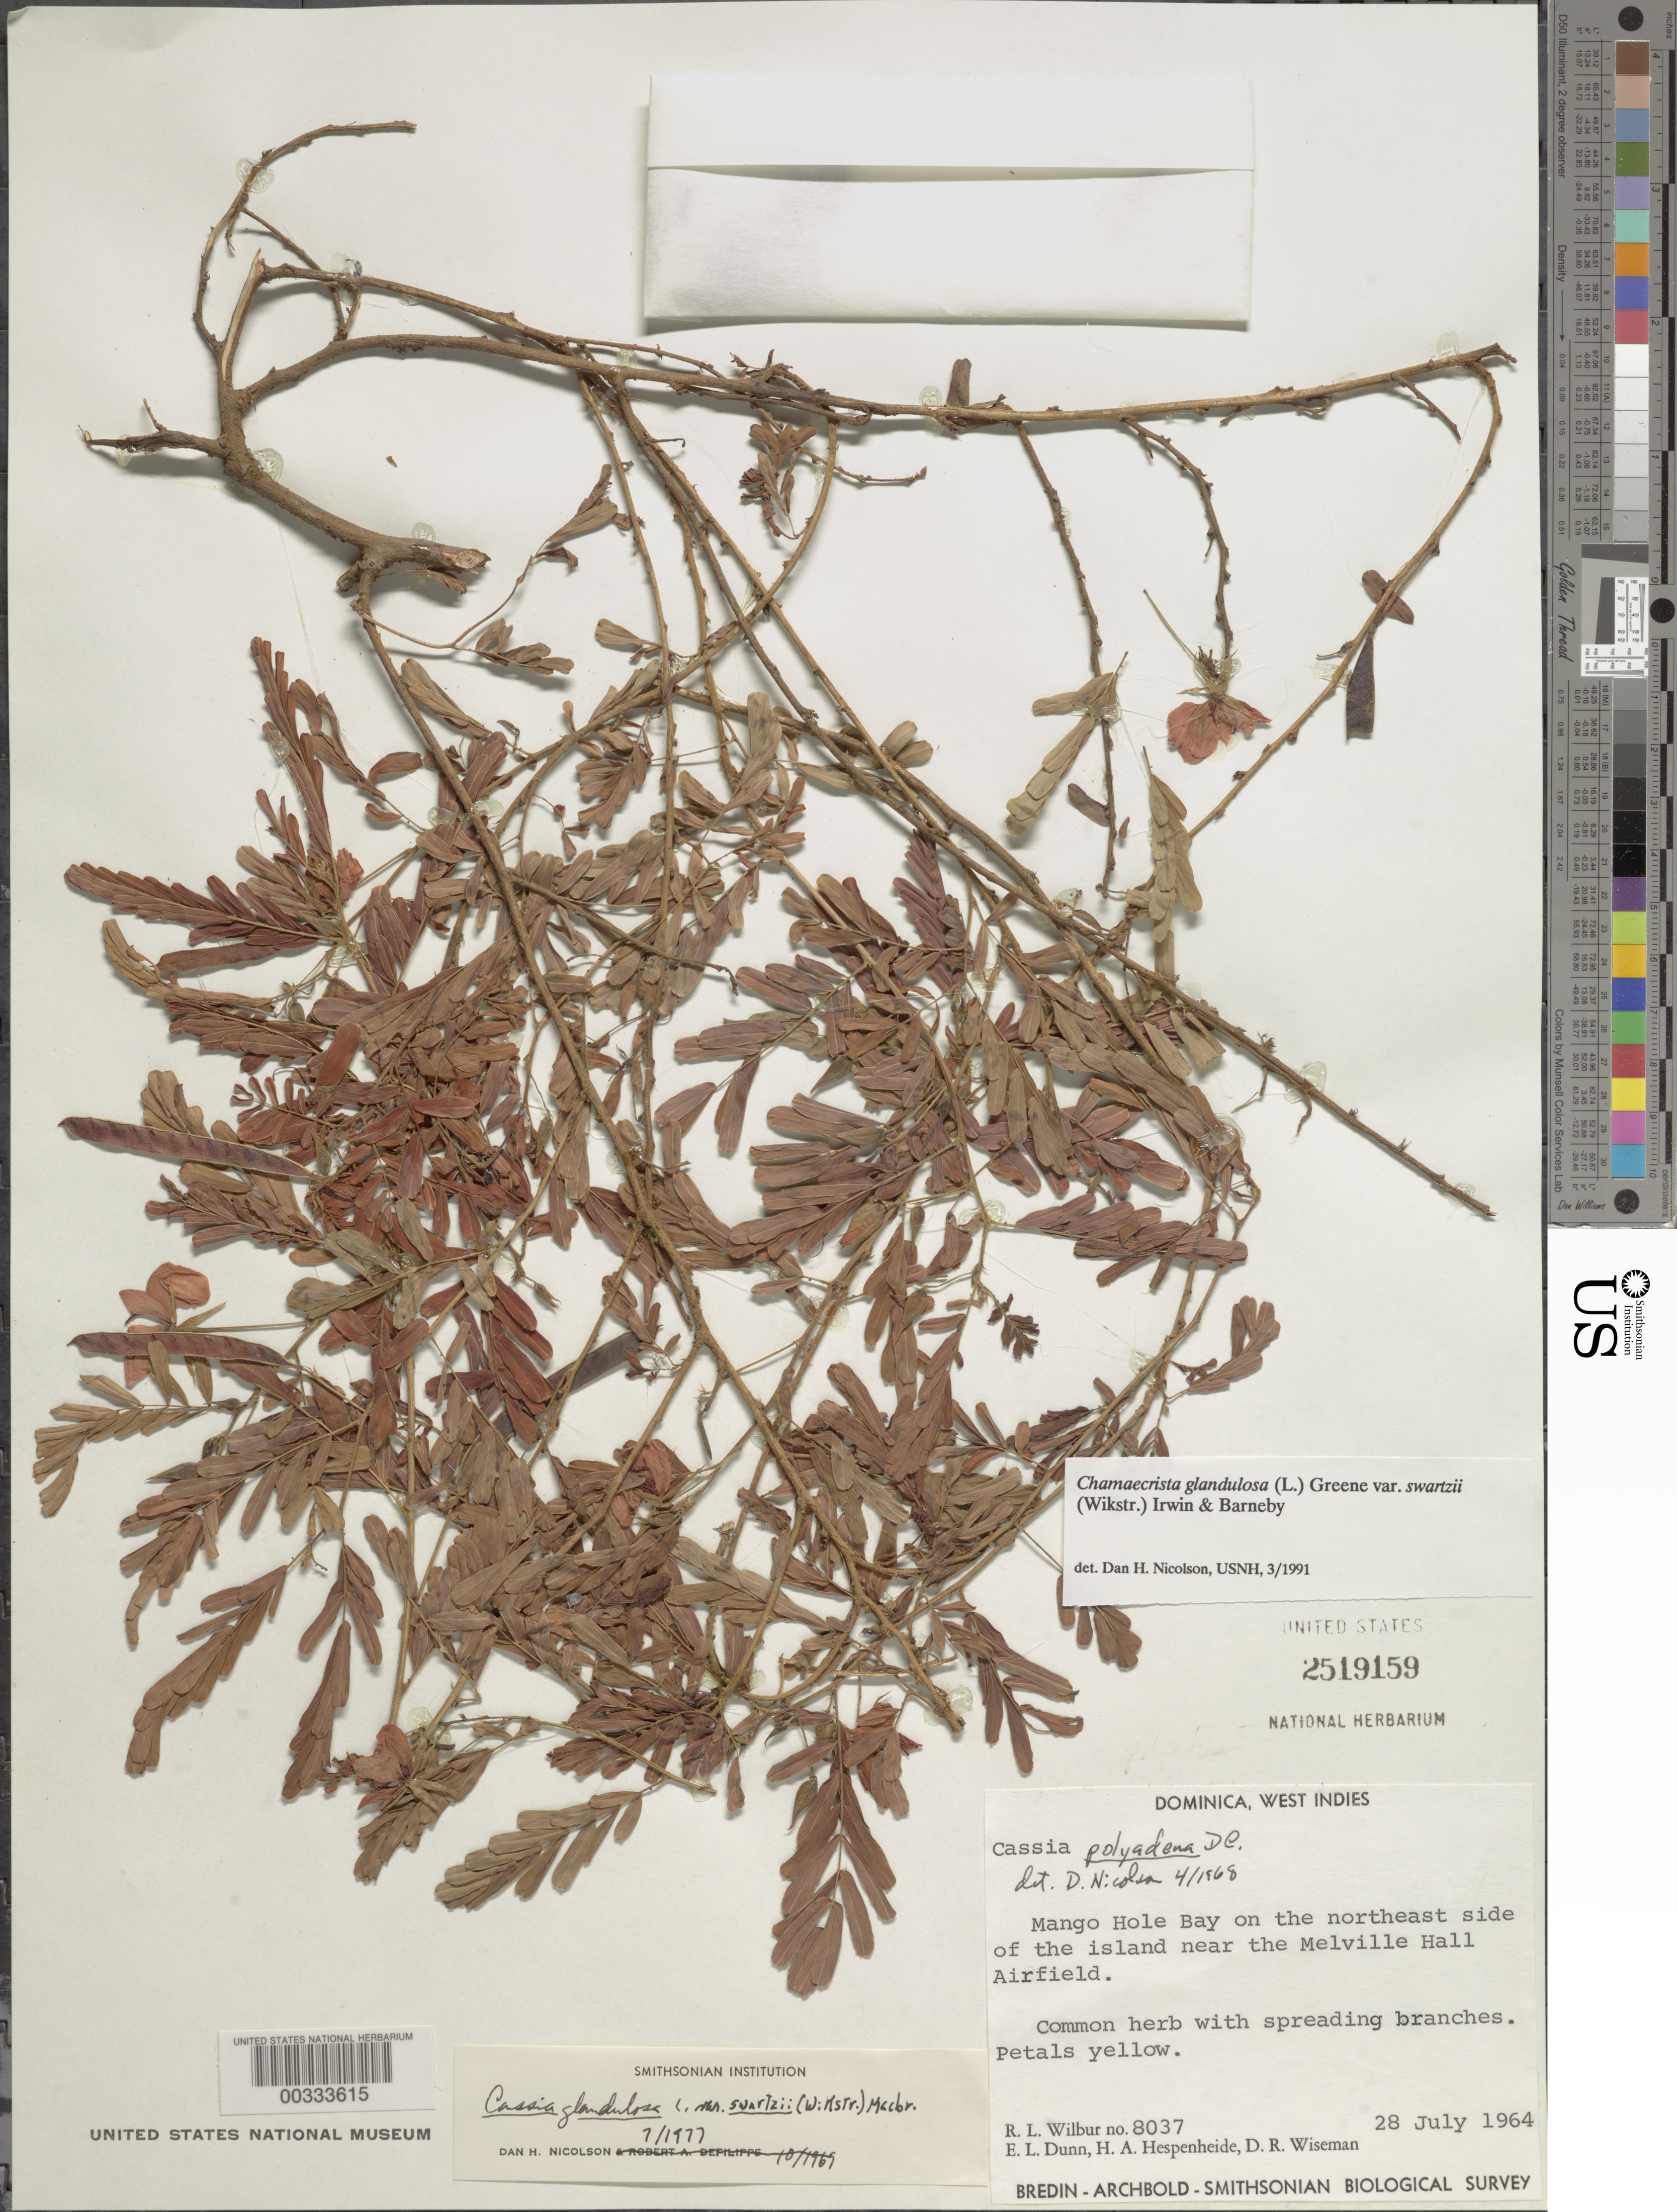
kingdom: Plantae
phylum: Tracheophyta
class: Magnoliopsida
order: Fabales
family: Fabaceae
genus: Chamaecrista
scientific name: Chamaecrista glandulosa var. swartzii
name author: (Wikstr.) H.S. Irwin & Barneby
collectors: R. L. Wilbur, E. Dunn, H. A. Hespenheide & D. R. Wiseman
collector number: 8037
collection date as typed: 28 Jul 1964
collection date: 1964-07-28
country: Dominica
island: Dominica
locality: Mango hole bay on ne side of the island near the melville hall airfield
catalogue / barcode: US 2519159